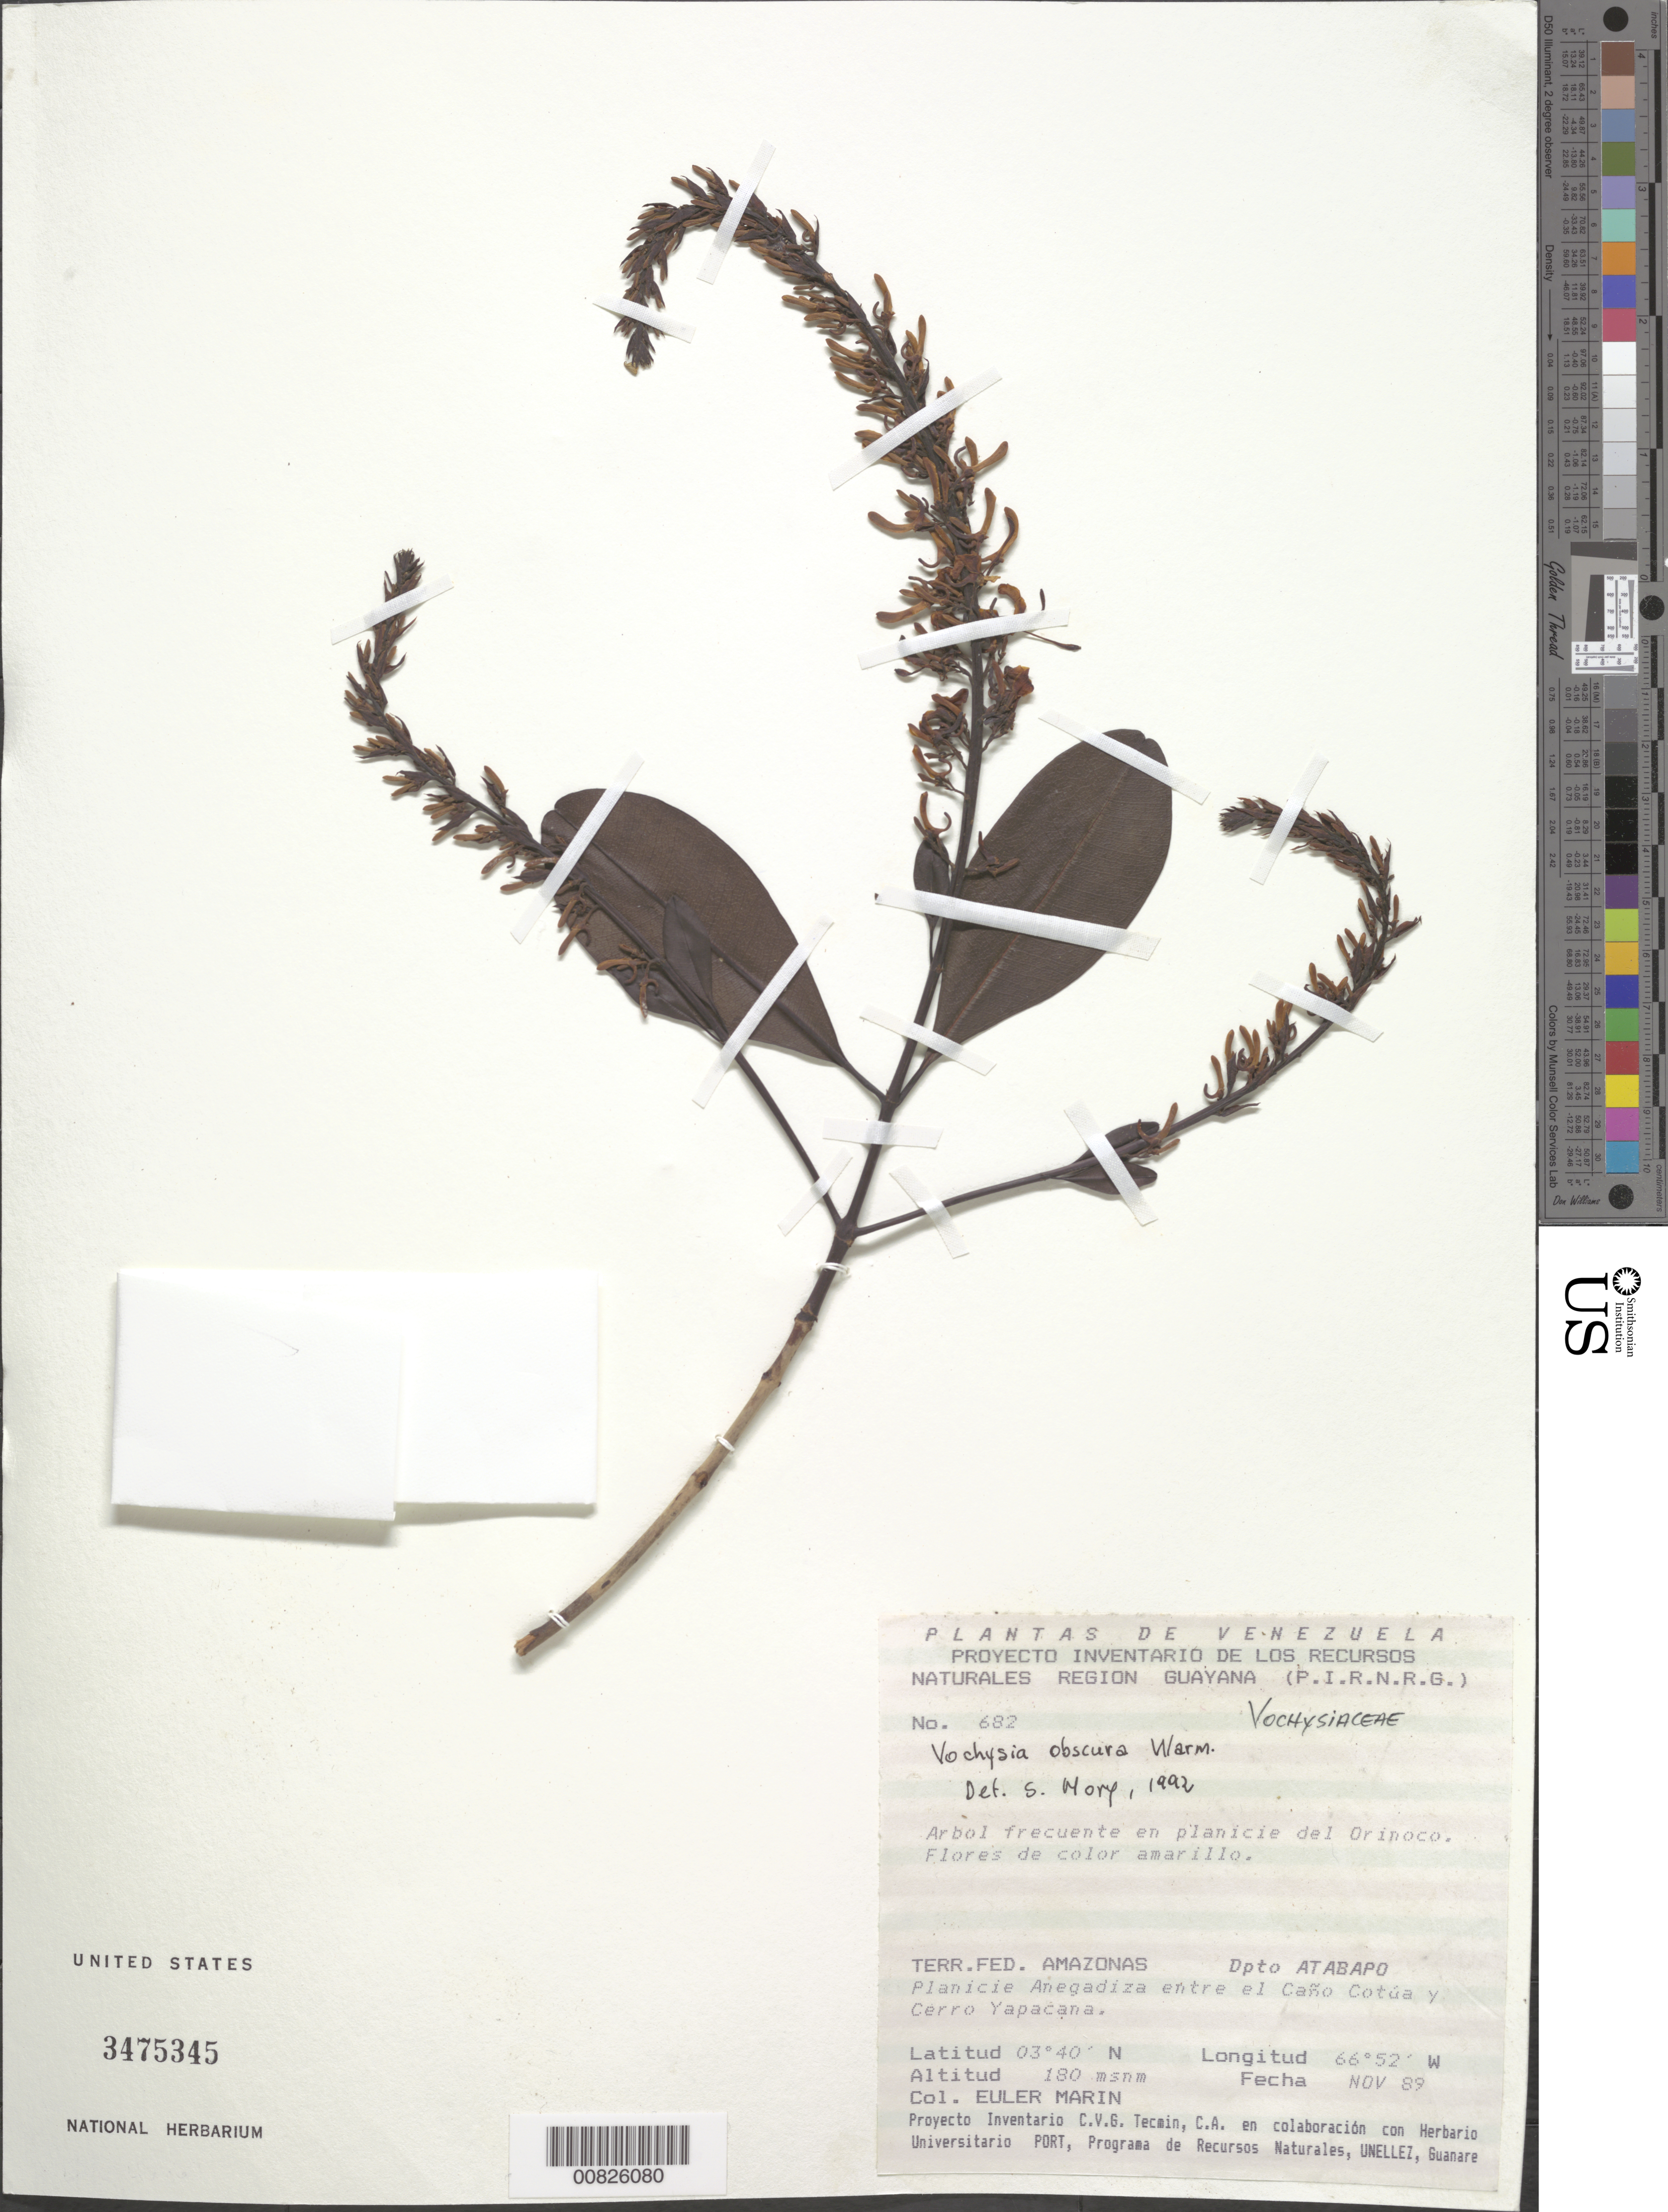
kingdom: Plantae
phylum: Tracheophyta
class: Magnoliopsida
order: Myrtales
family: Vochysiaceae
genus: Vochysia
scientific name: Vochysia obscura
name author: Warm.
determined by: Mori, Scott A.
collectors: E. Marin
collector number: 682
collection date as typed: Nov-89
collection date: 1989-11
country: Venezuela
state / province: Amazonas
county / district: Atabapo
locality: Caño Cotúa a Cerro Yapacána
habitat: Planicie del rio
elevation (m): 180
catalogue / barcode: US 3475345